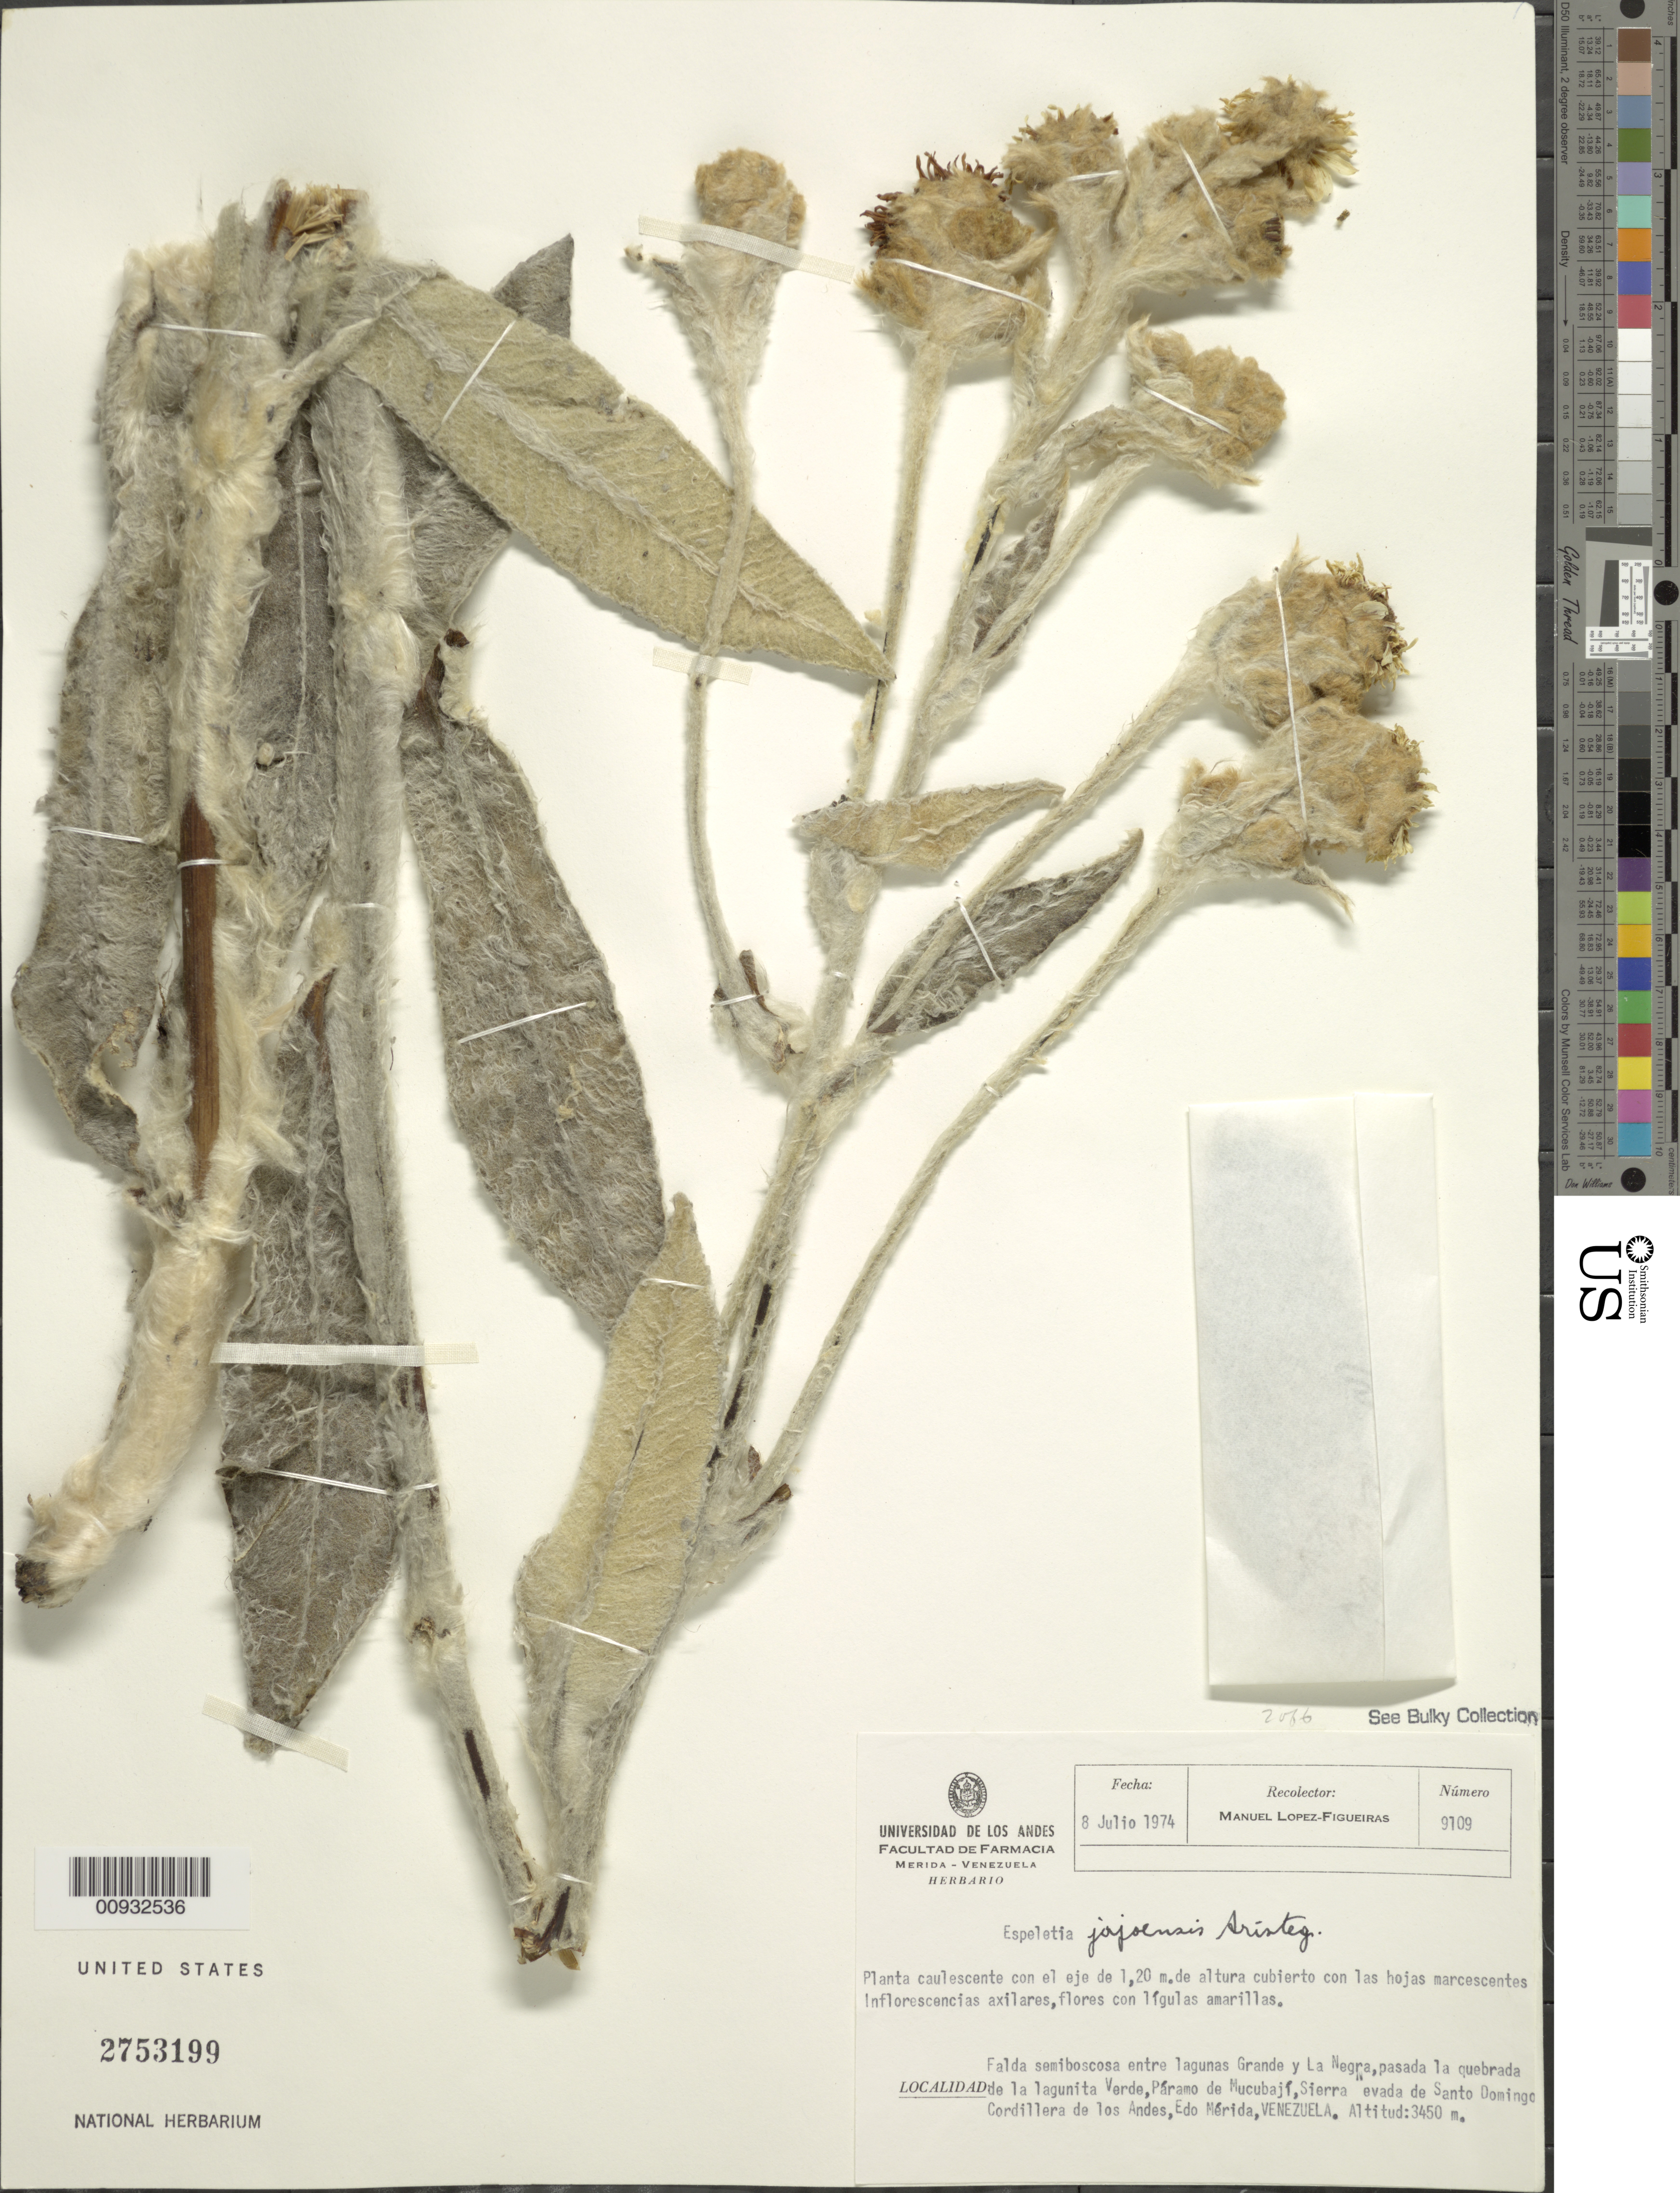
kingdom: Plantae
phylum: Tracheophyta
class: Magnoliopsida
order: Asterales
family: Asteraceae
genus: Espeletia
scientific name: Espeletia jajoensis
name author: Aristeg.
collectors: M. López Figueiras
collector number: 9109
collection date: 1974-07-08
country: Venezuela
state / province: Mérida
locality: Quebrada de la lagunita Verde, Parmo de Mucubaji, Sierra Nevada de Santo Domingo, Cordillera de los Andes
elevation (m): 3450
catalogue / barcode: US 2753199